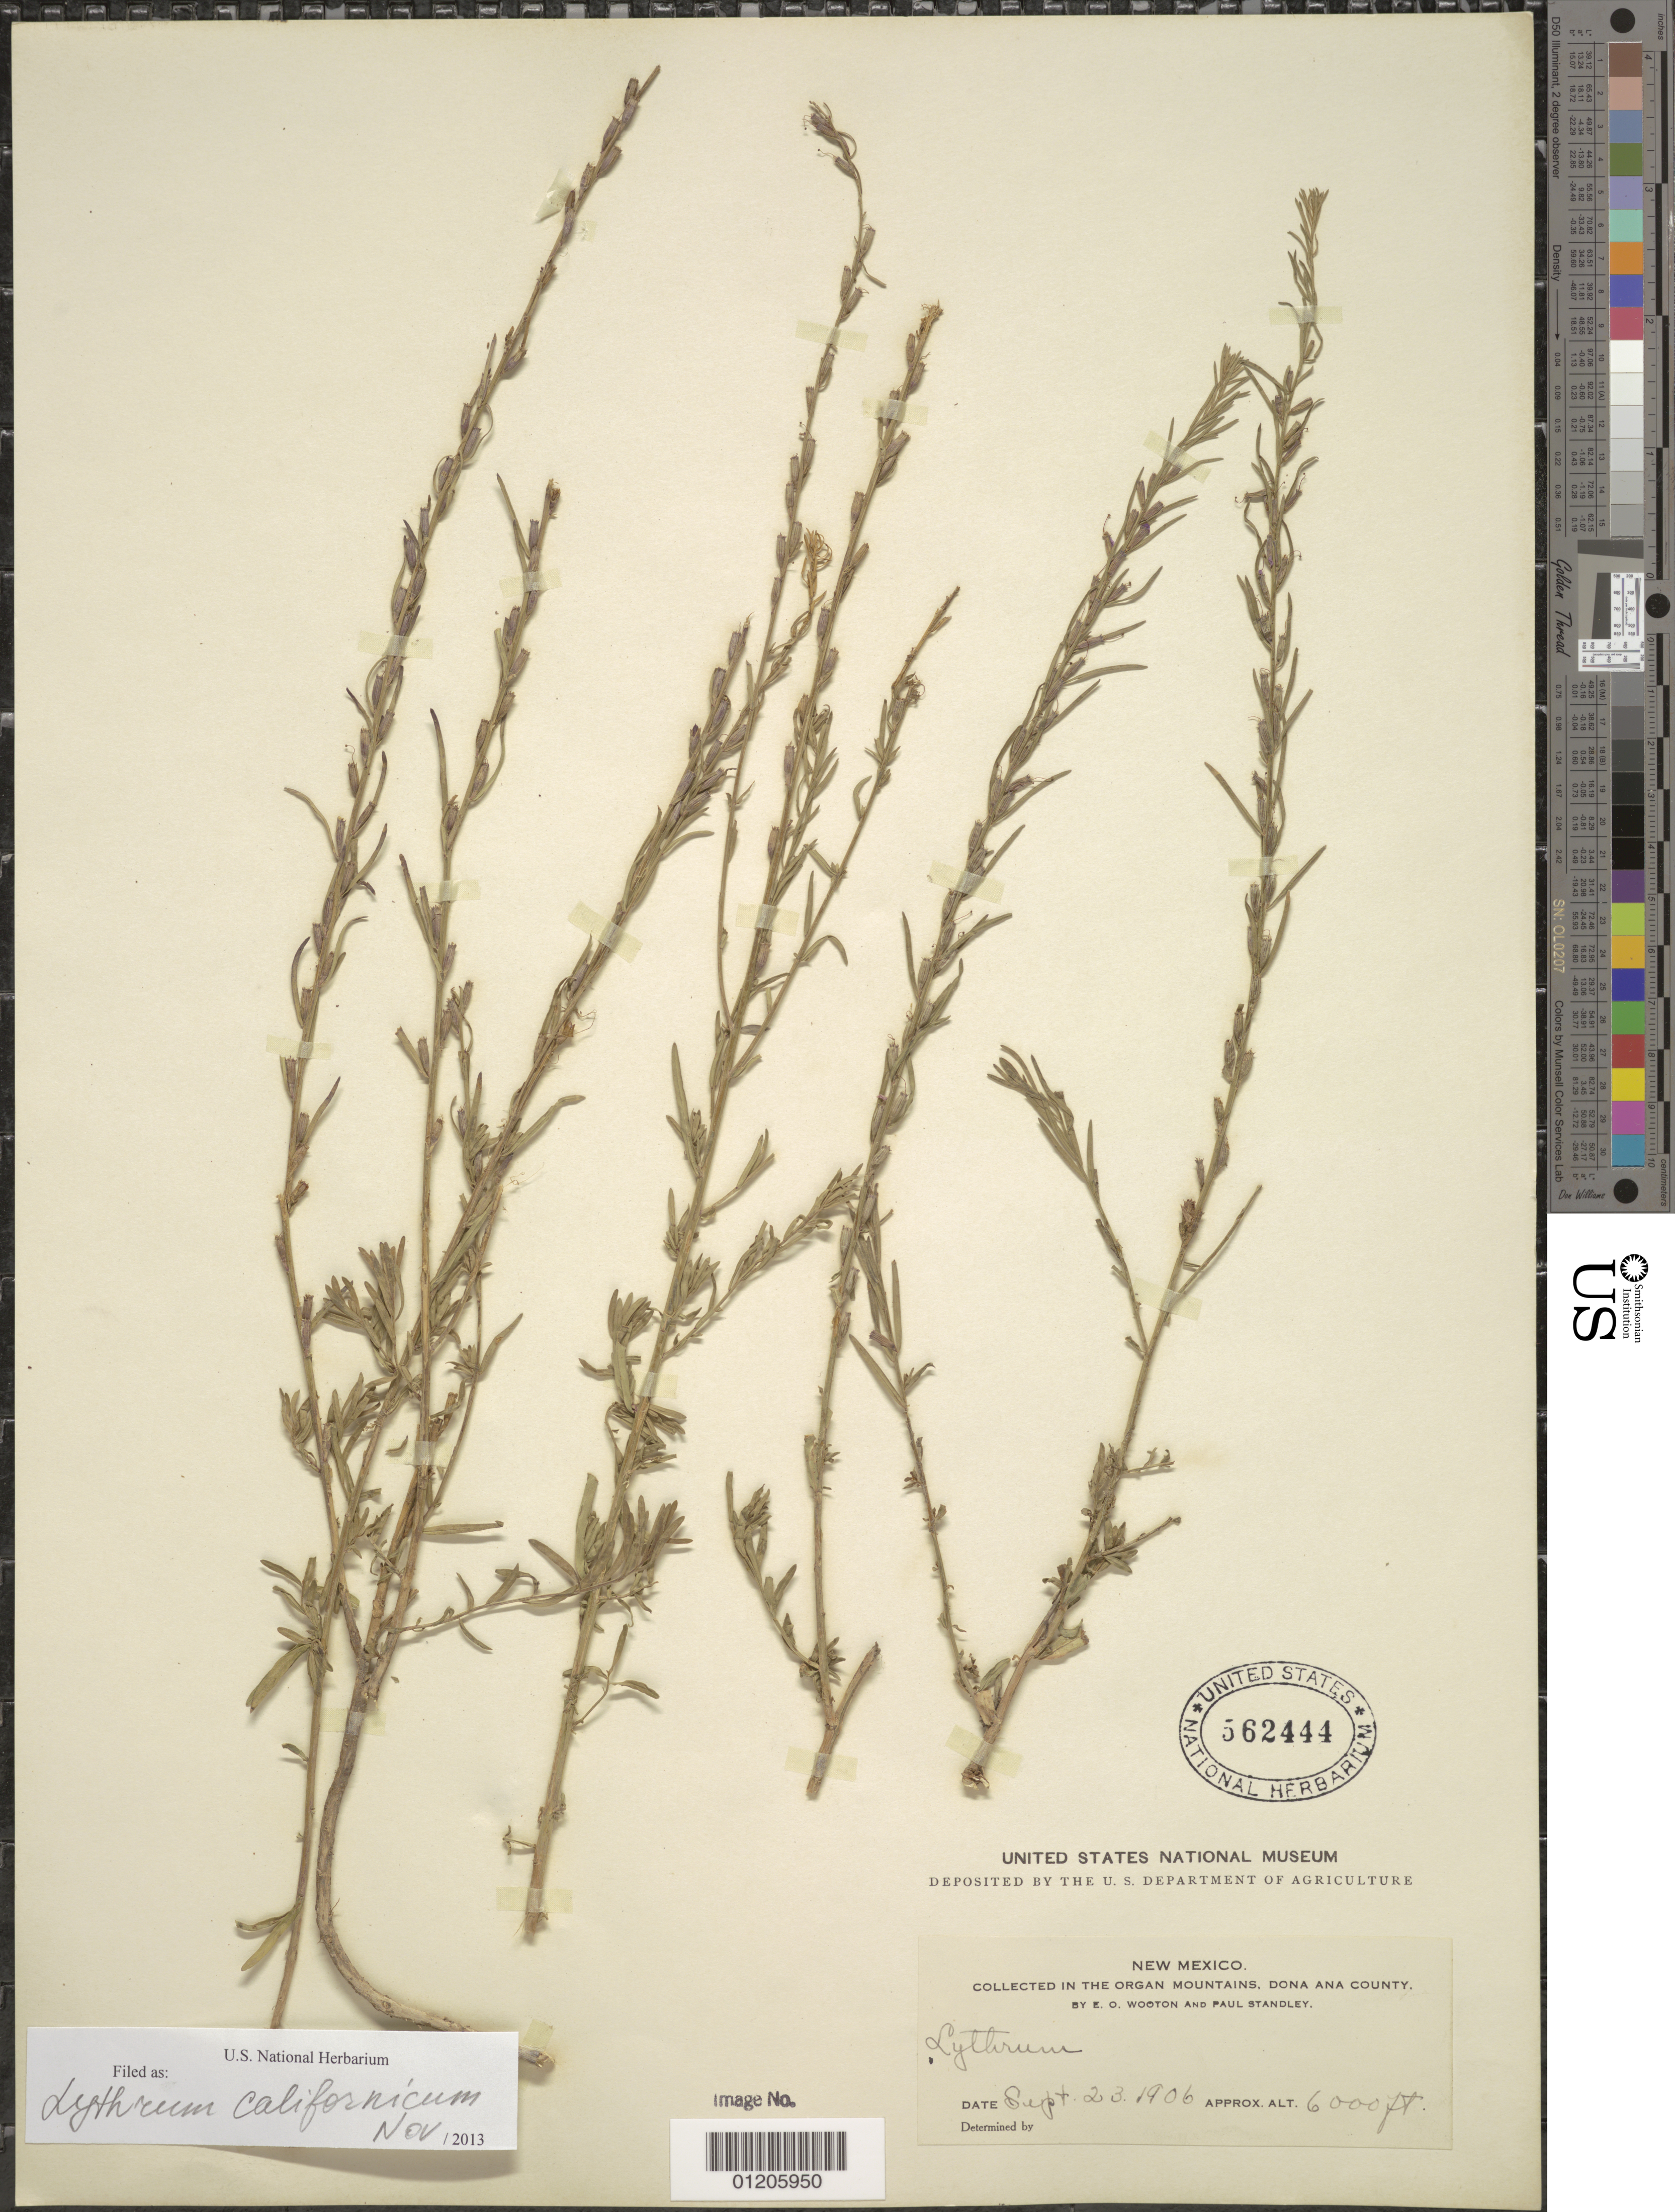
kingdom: Plantae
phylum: Tracheophyta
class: Magnoliopsida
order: Myrtales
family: Lythraceae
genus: Lythrum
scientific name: Lythrum californicum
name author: Torr. & A. Gray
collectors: E. O. Wooton & P. C. Standley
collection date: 1906-09-23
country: United States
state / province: New Mexico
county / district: Dona Ana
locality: in the Organ Mountains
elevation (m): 1829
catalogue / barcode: US 562444